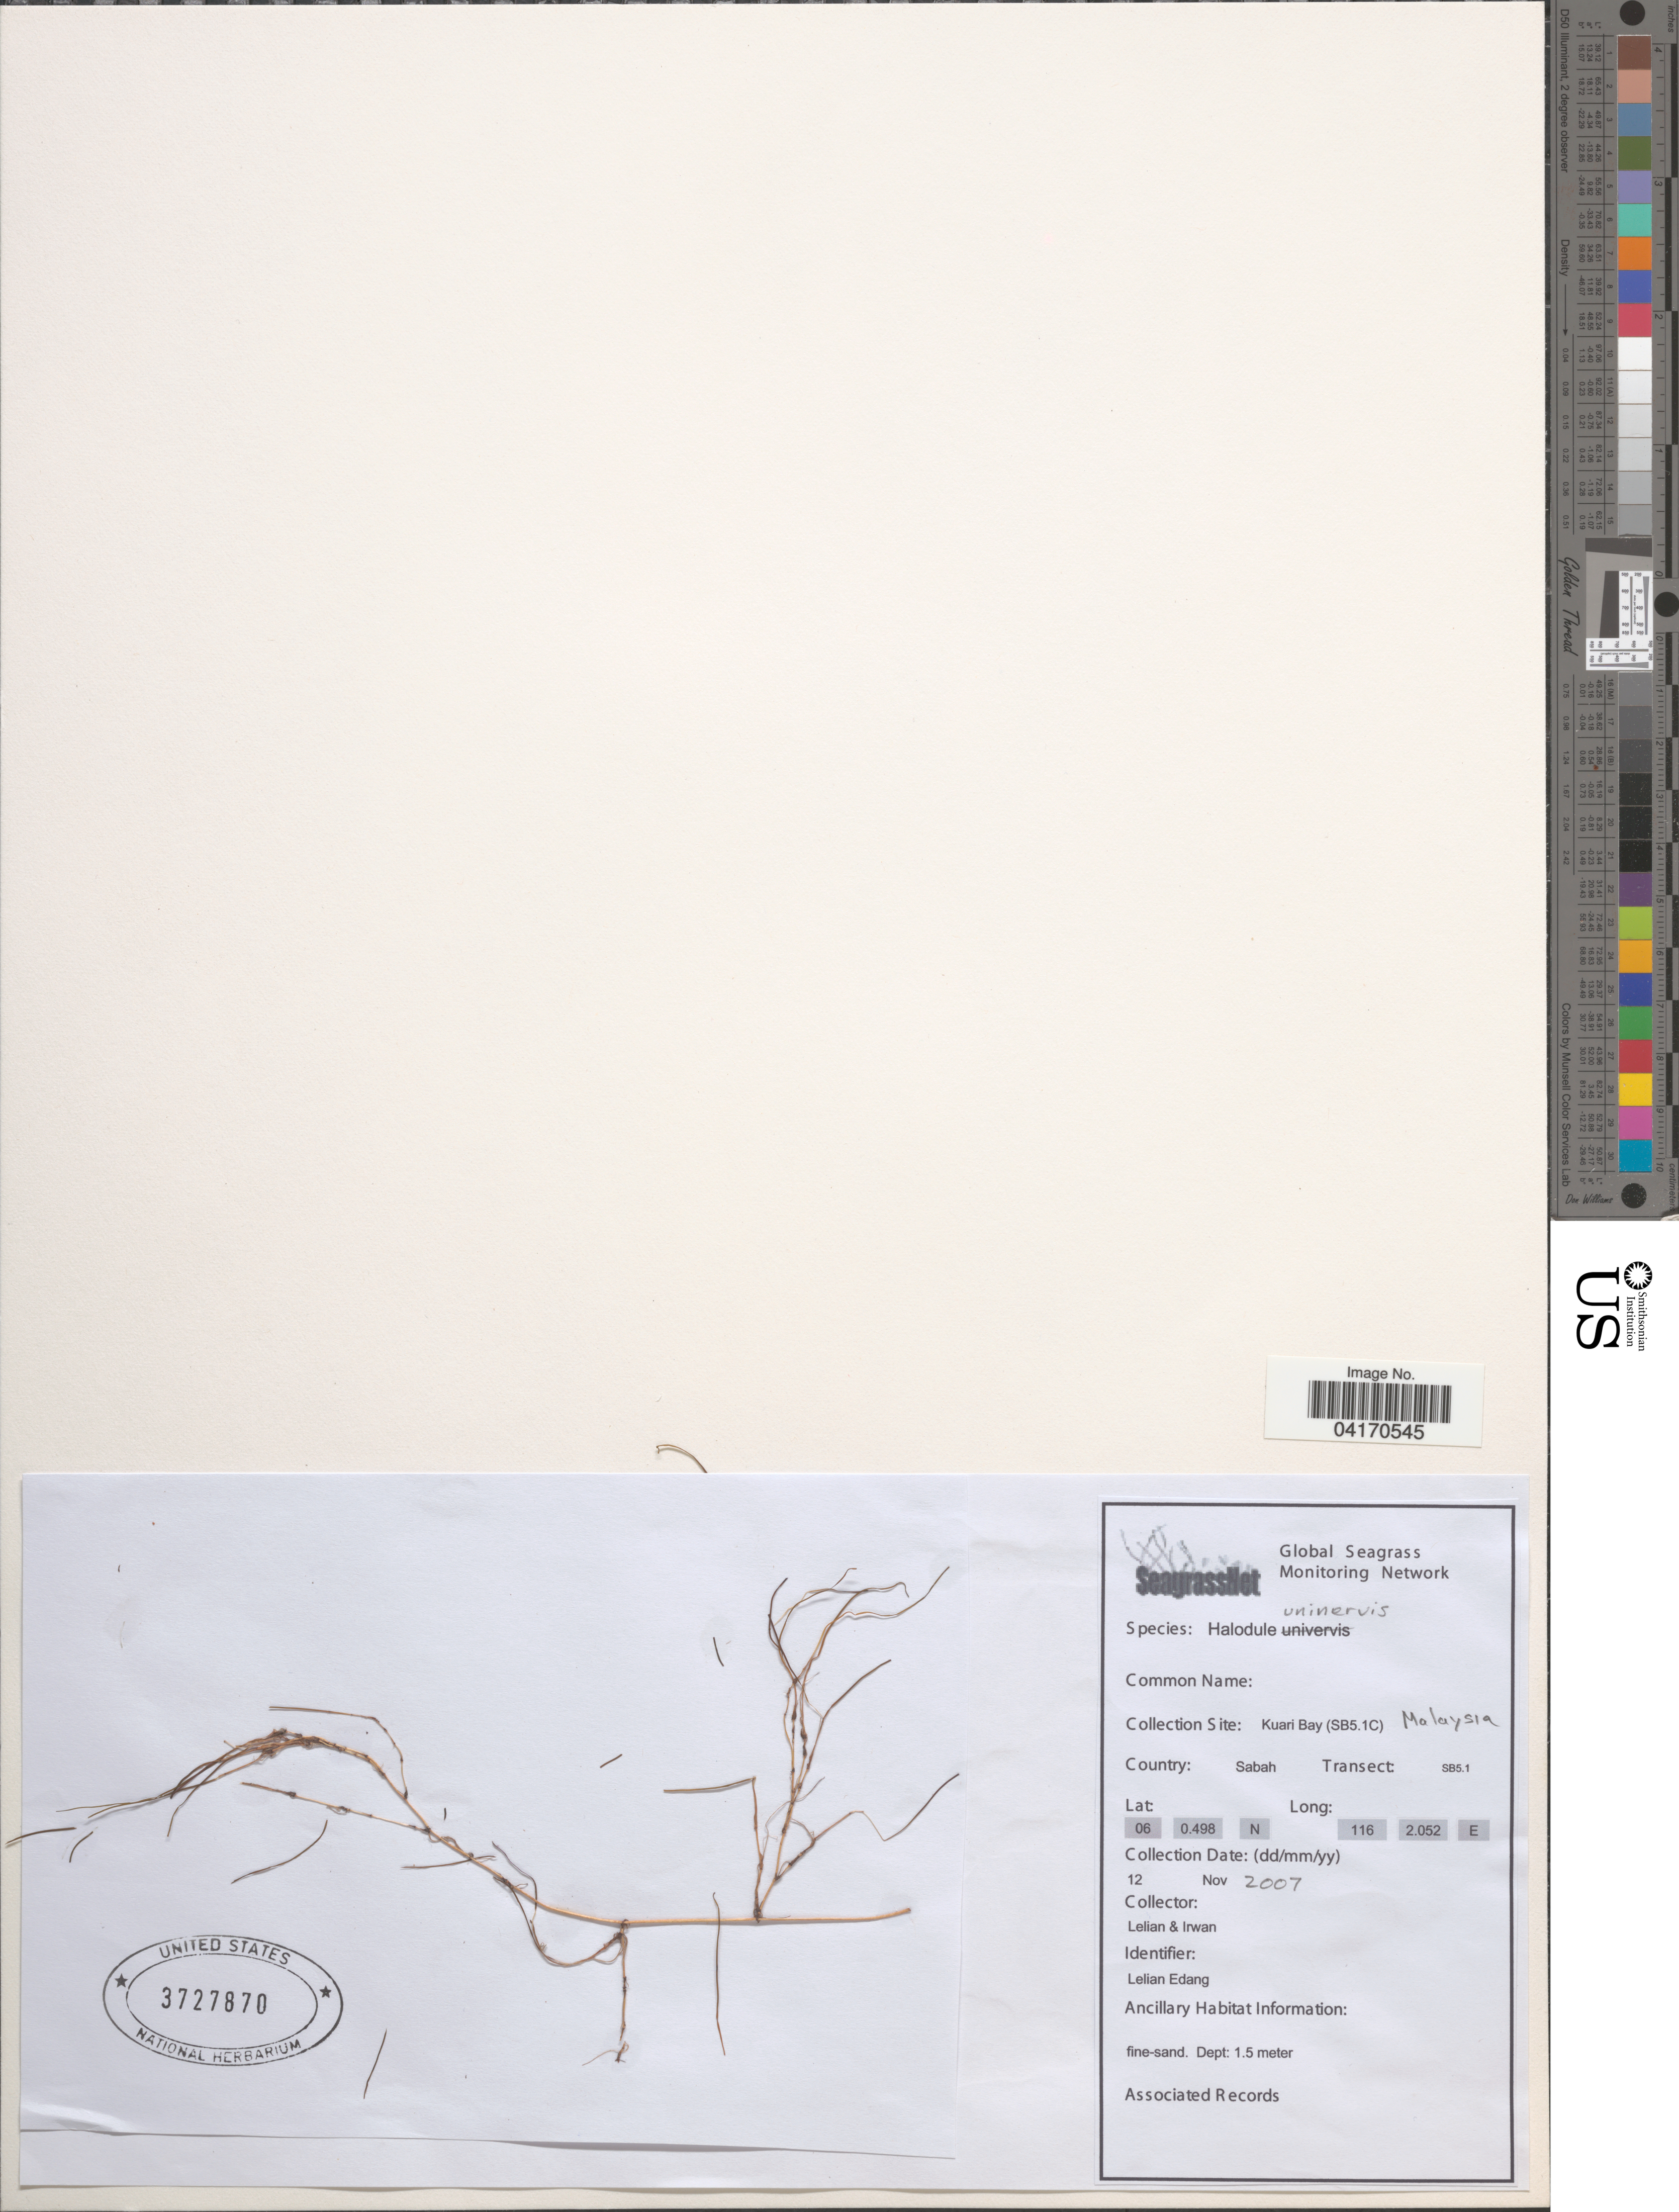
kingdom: Plantae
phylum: Tracheophyta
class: Liliopsida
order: Alismatales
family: Cymodoceaceae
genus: Halodule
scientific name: Halodule uninervis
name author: (Forssk.) Asch.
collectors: Lelian & Irwan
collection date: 2007-11-12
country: Malaysia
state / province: Sabah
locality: Collection Site: Kuari Bay (SB5.1C). Country: Sabah. Transect: SB5.1.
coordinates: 06 0.498, 116 2.052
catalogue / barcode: US 3727870